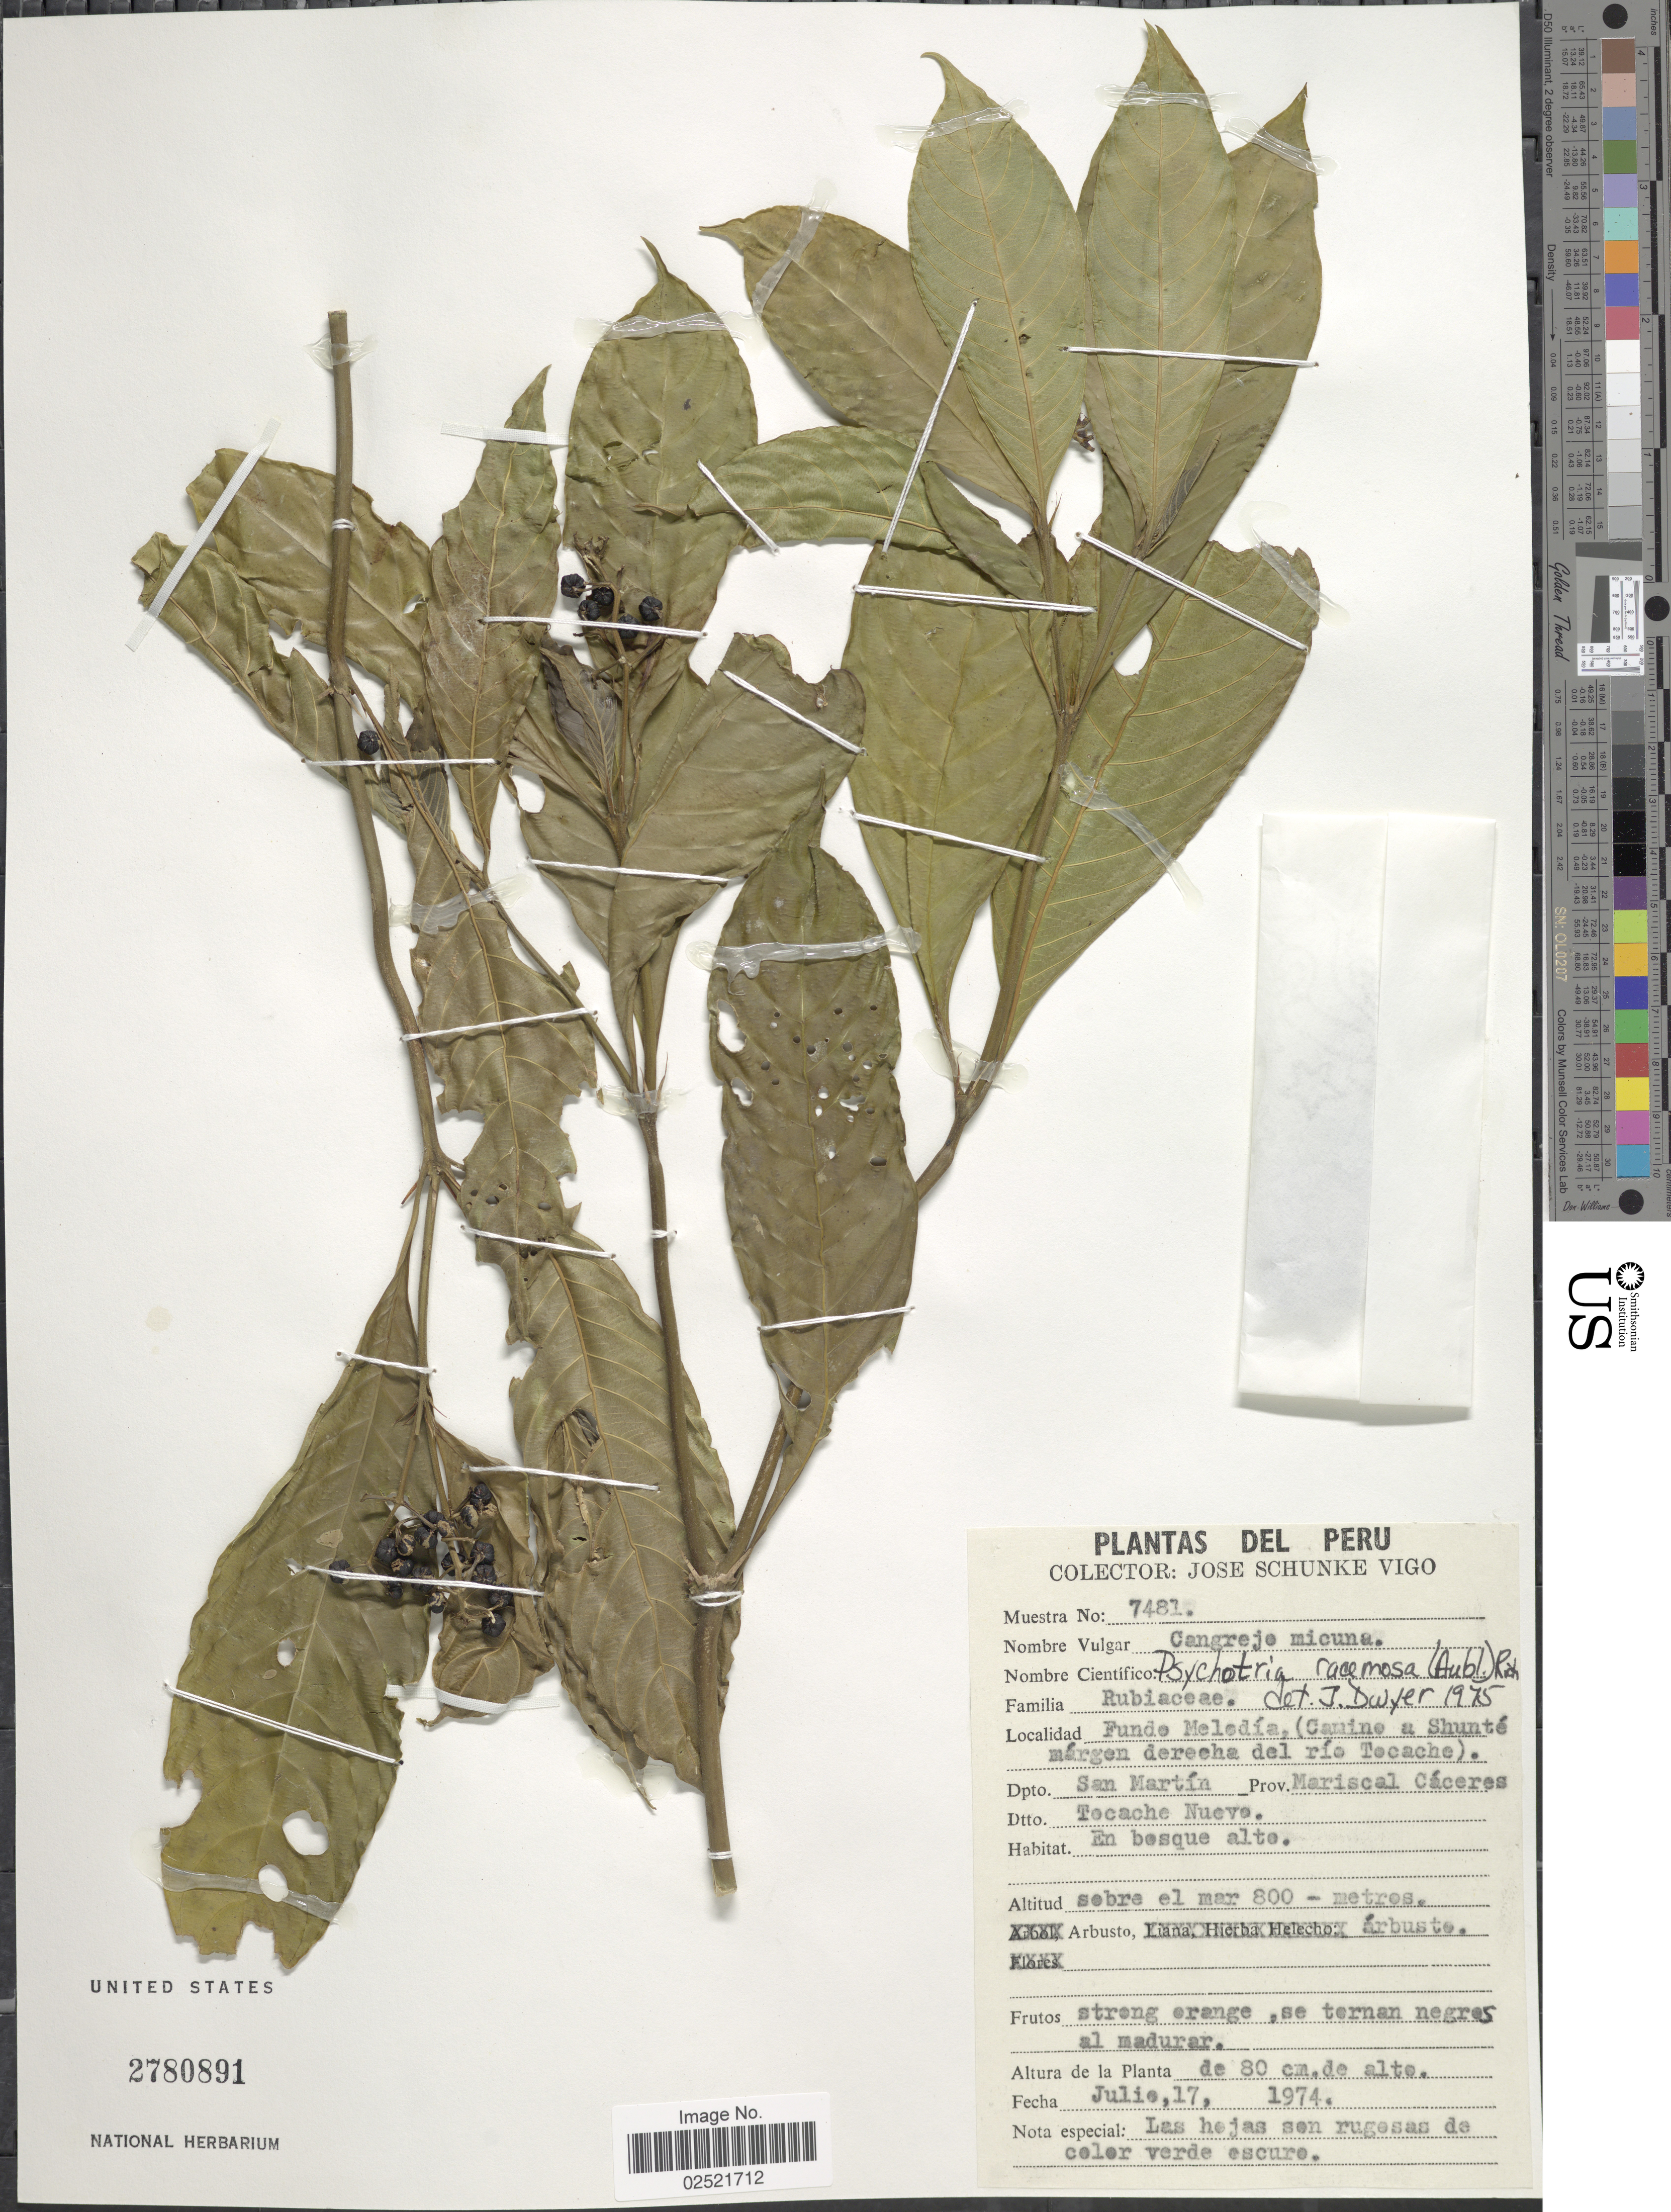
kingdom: Plantae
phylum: Tracheophyta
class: Magnoliopsida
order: Gentianales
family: Rubiaceae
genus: Psychotria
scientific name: Psychotria racemosa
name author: (Aubl.) Raeuschel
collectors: J. Schunke Vigo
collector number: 7481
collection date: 1974-07-17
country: Peru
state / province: San Martín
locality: Fundo Melodia (Camino a Shunte margen derecha del Rio Tocache, Prov. Mariscal Caceres, Dtto. Tocache Nuevo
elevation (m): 800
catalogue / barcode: US 2780891